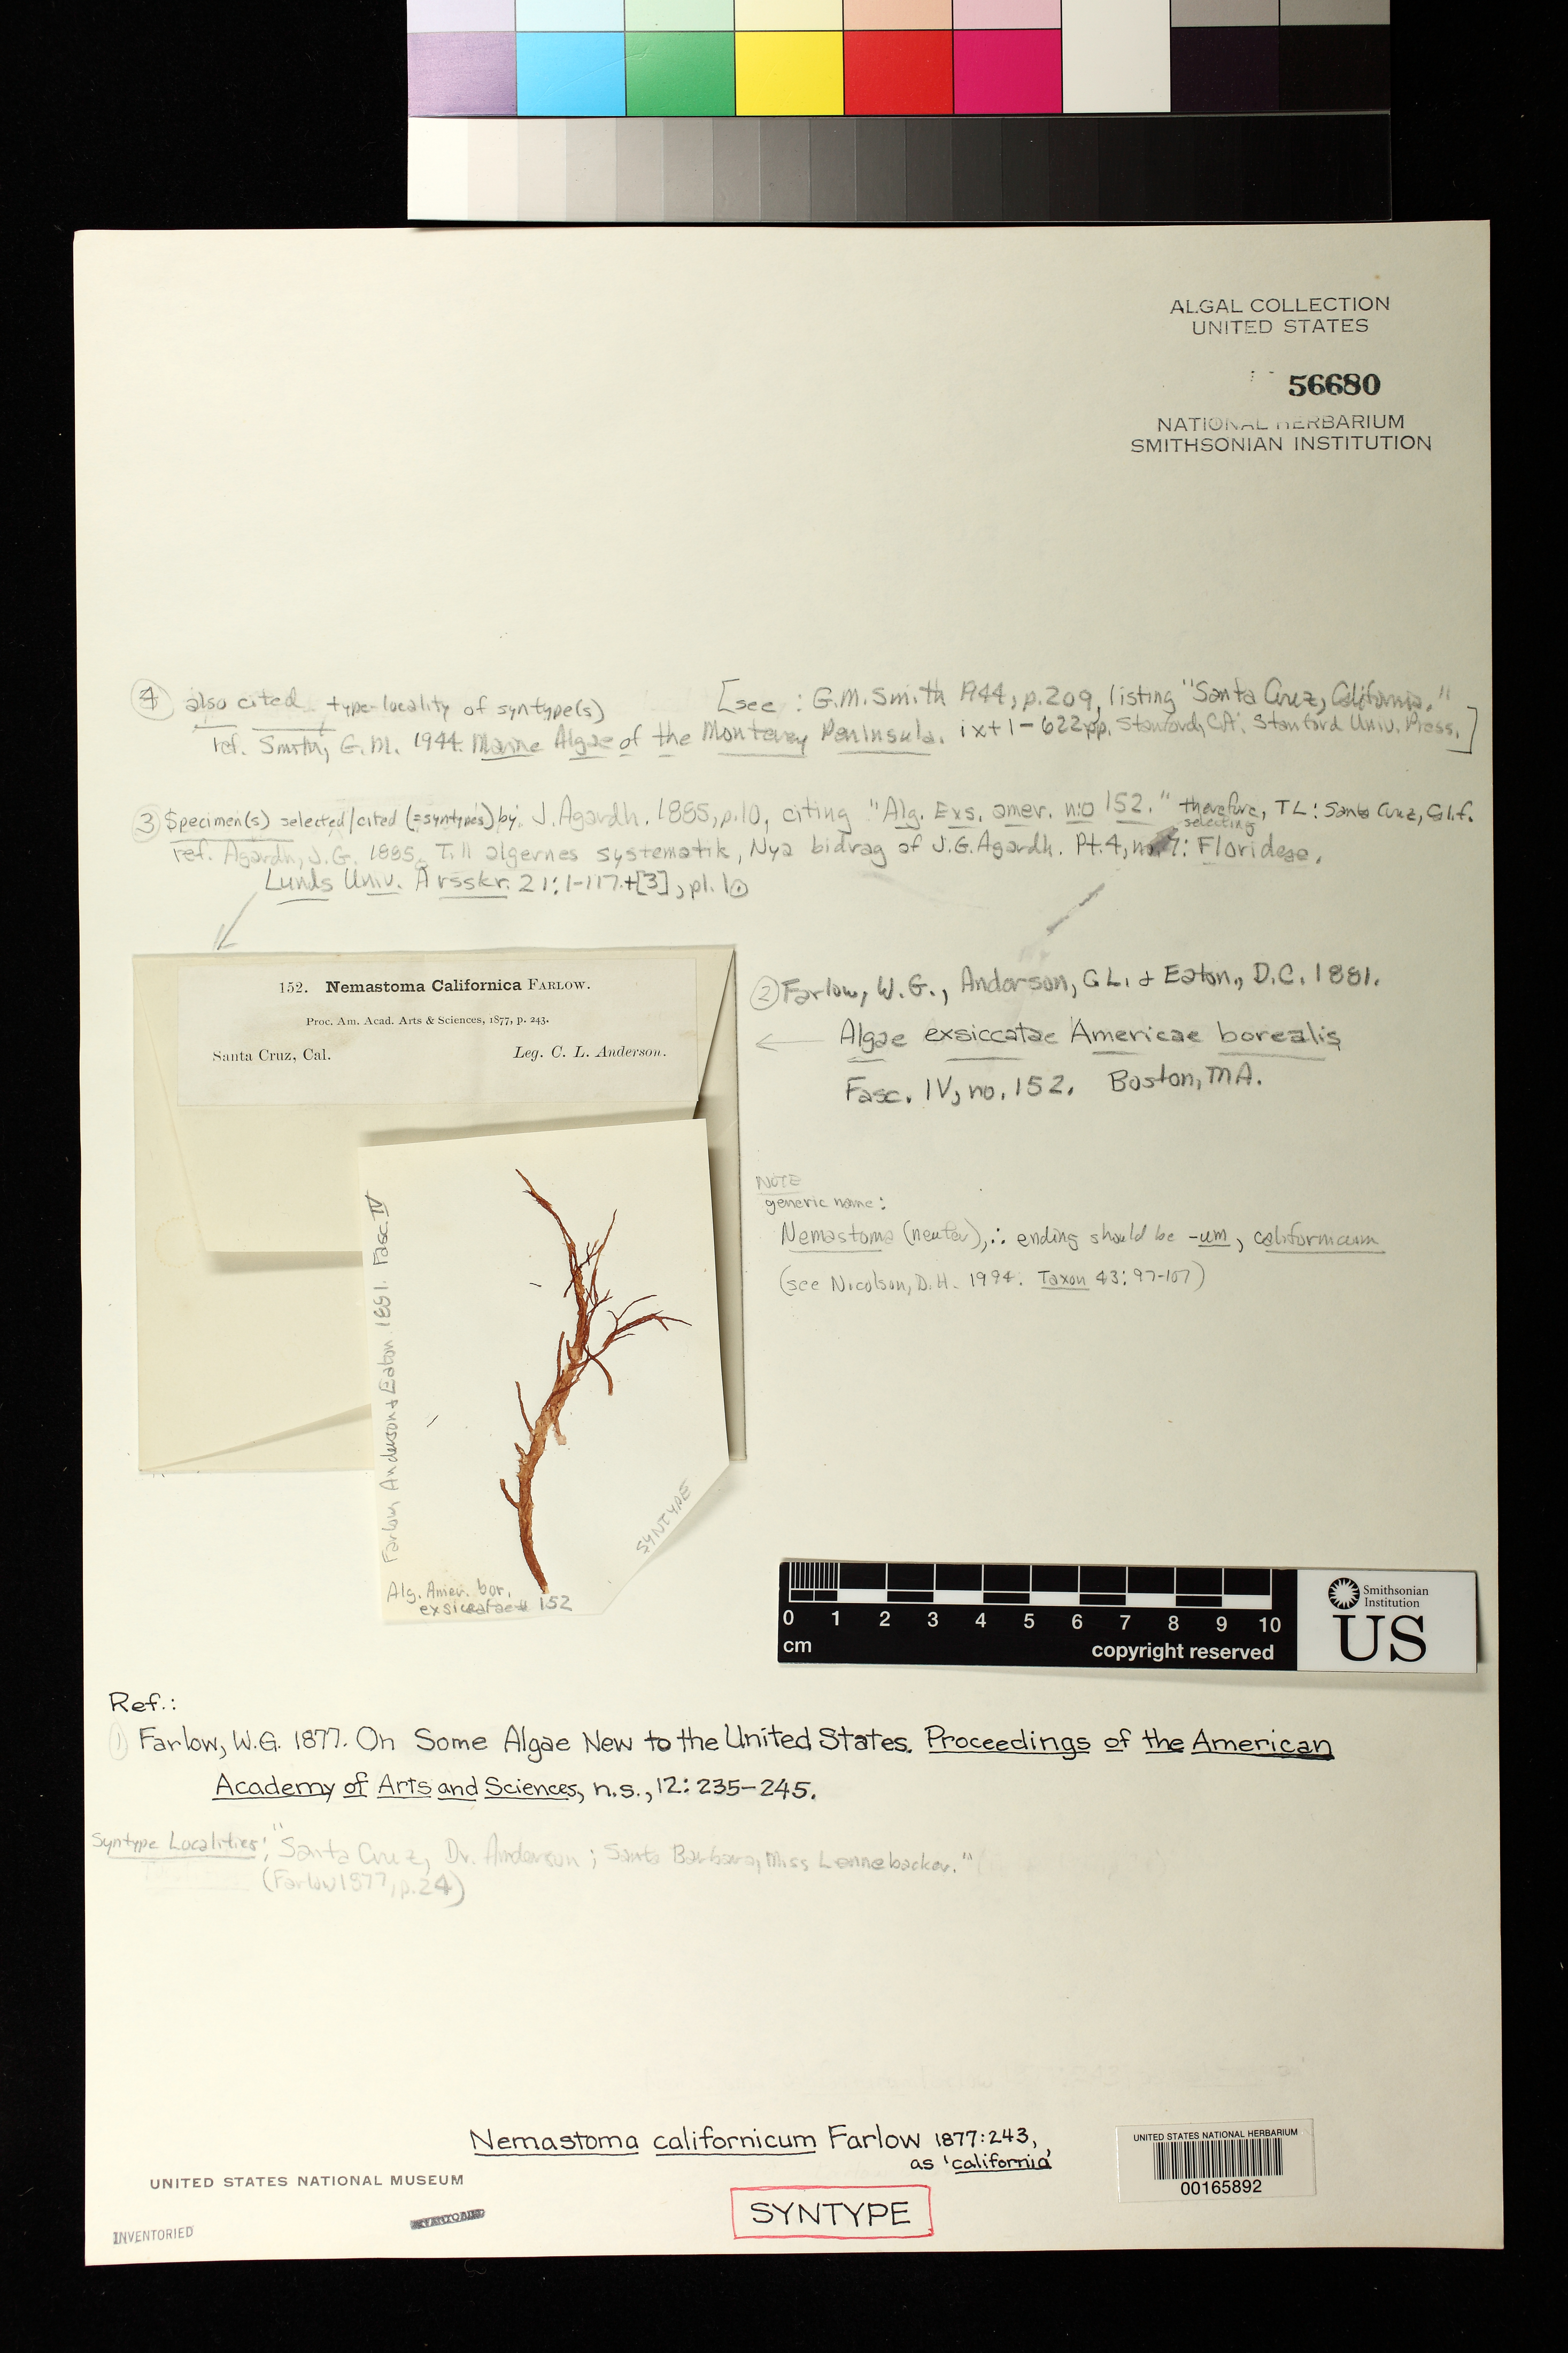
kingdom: Plantae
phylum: Rhodophyta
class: Florideophyceae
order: Nemastomatales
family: Nemastomataceae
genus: Nemastoma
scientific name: Nemastoma californicum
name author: Farl.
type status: Syntype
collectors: C. L. Anderson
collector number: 152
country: United States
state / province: California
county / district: Santa Cruz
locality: Santa Cruz.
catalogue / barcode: US 56680